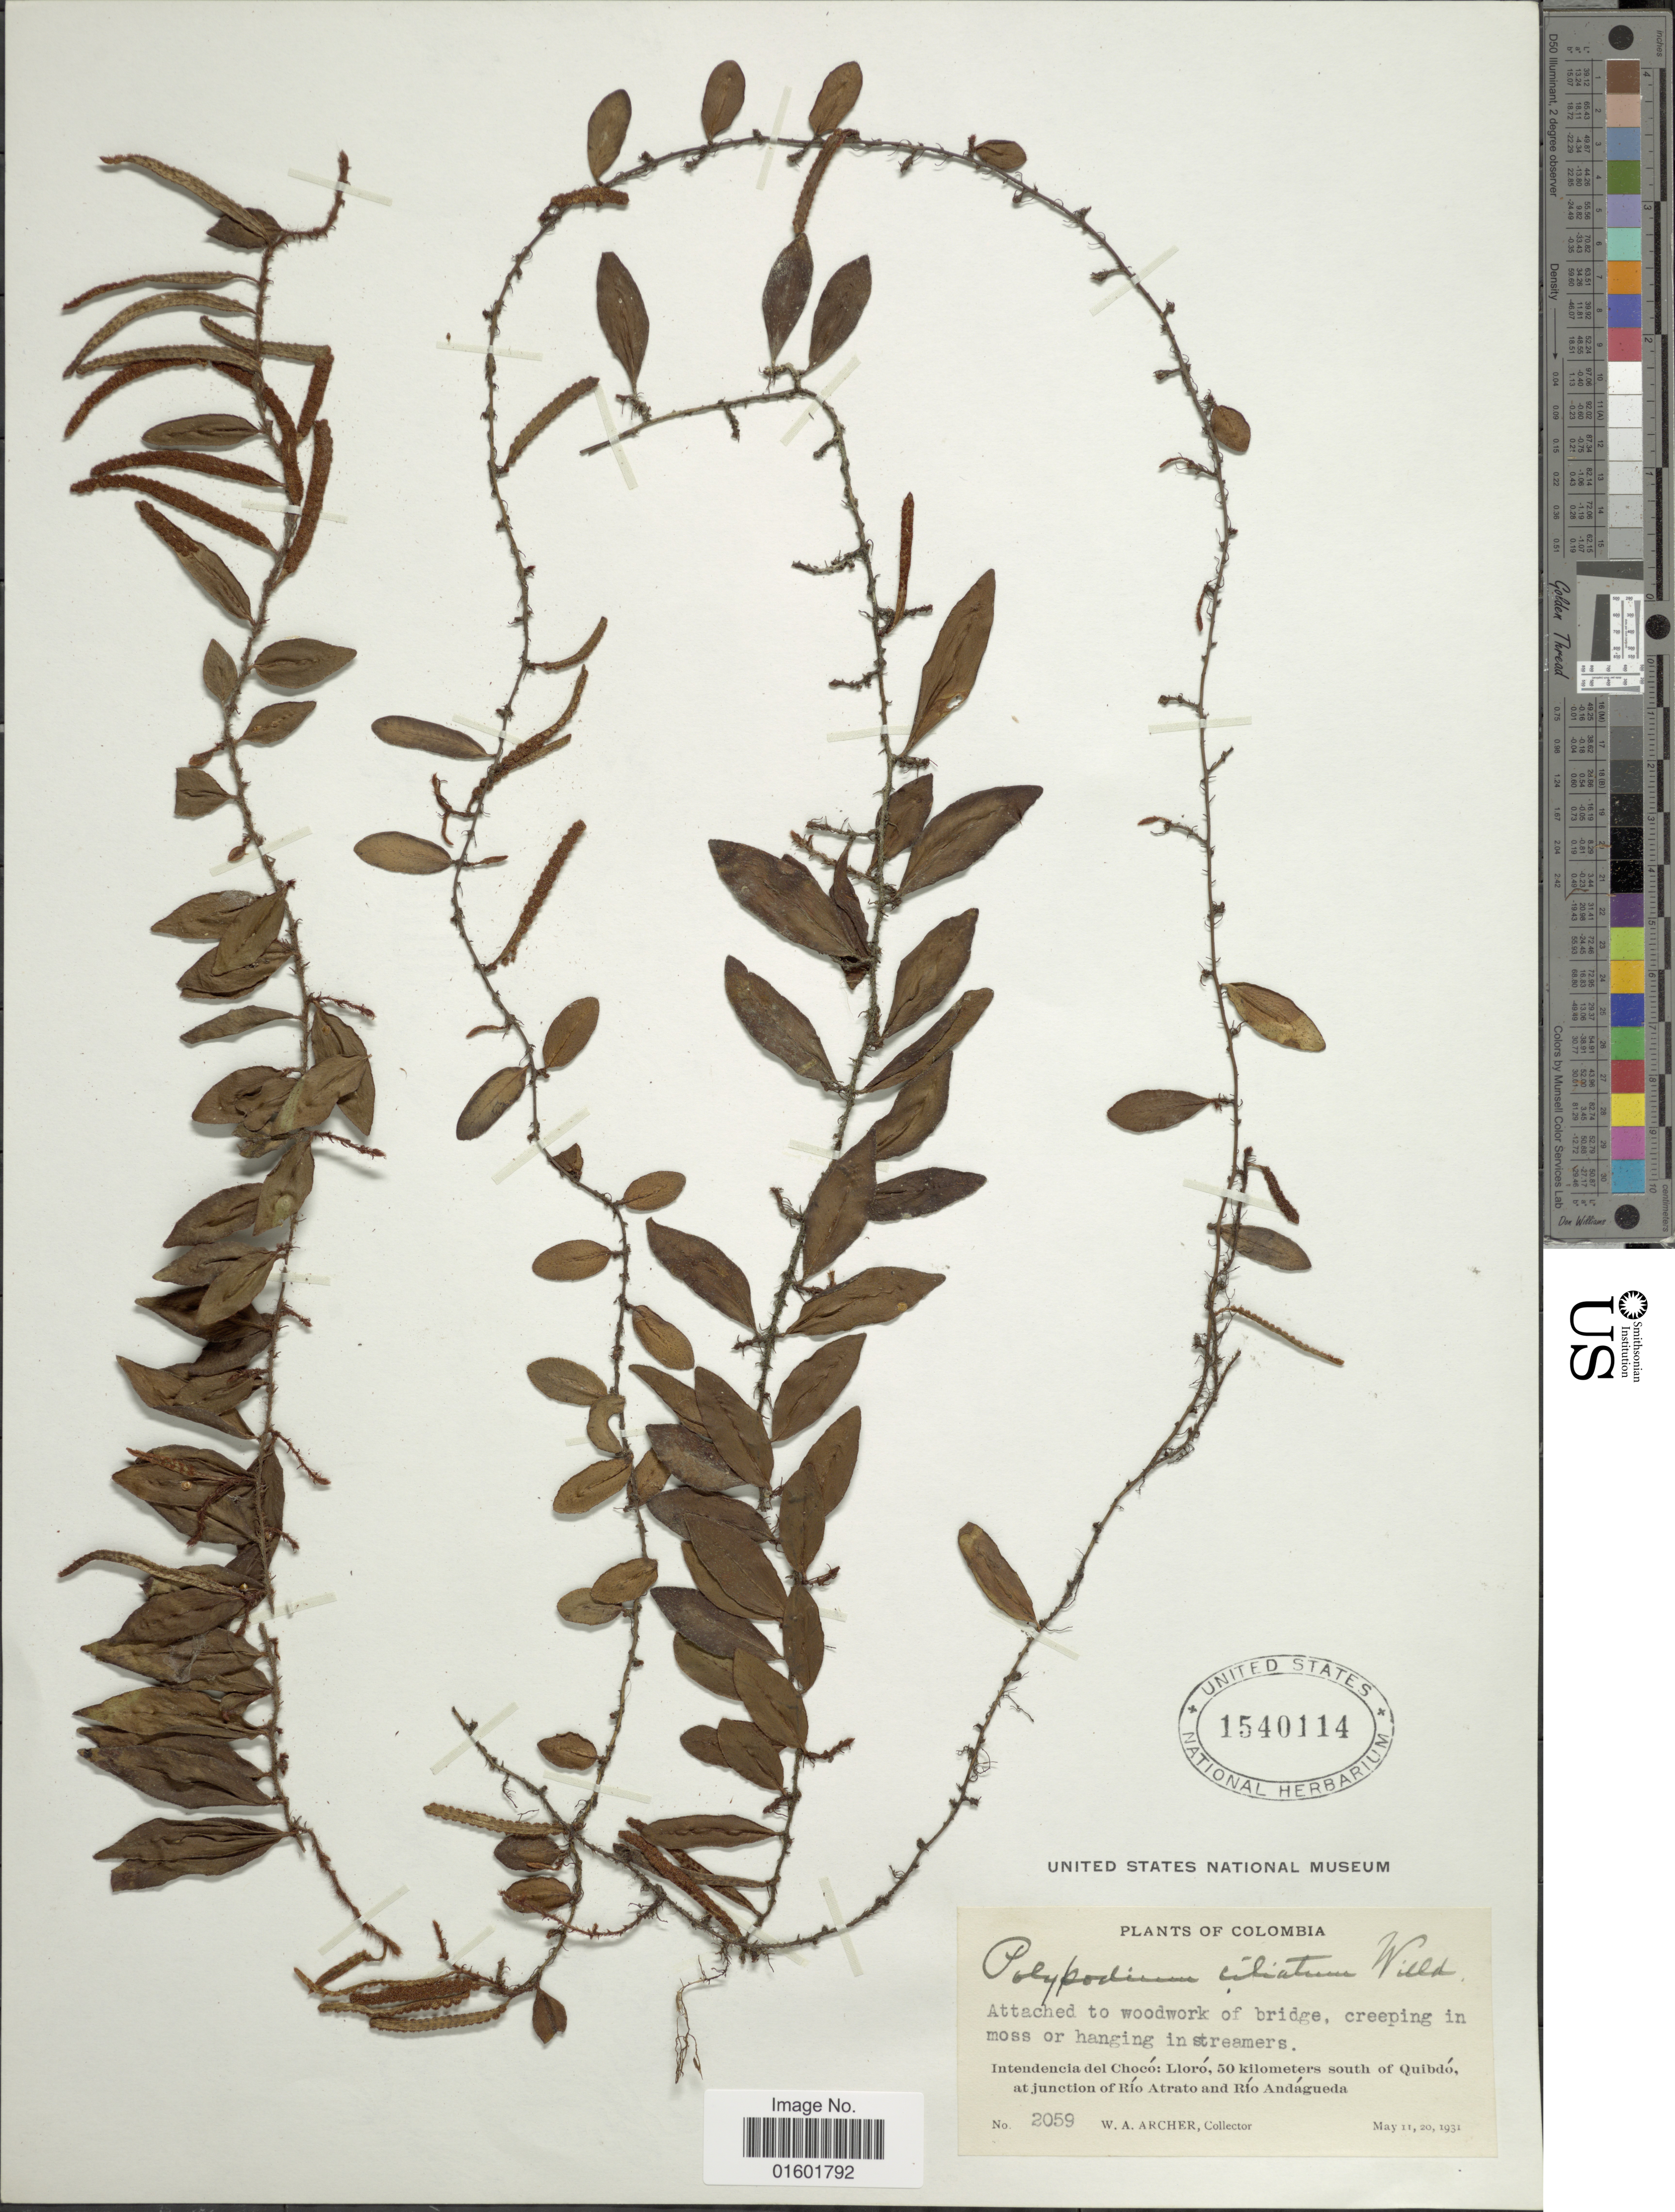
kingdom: Plantae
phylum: Tracheophyta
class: Polypodiopsida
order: Polypodiales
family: Polypodiaceae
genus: Microgramma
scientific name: Microgramma reptans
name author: (Cav.) A.R. Sm.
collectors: W. A. Archer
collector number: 2059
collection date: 1931-05-11/1931-05-20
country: Colombia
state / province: Chocó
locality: Lloro, 50 kilometers south of Quibdo, at junction of Rio Atrato and Rio Andaguedo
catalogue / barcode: US 1540114